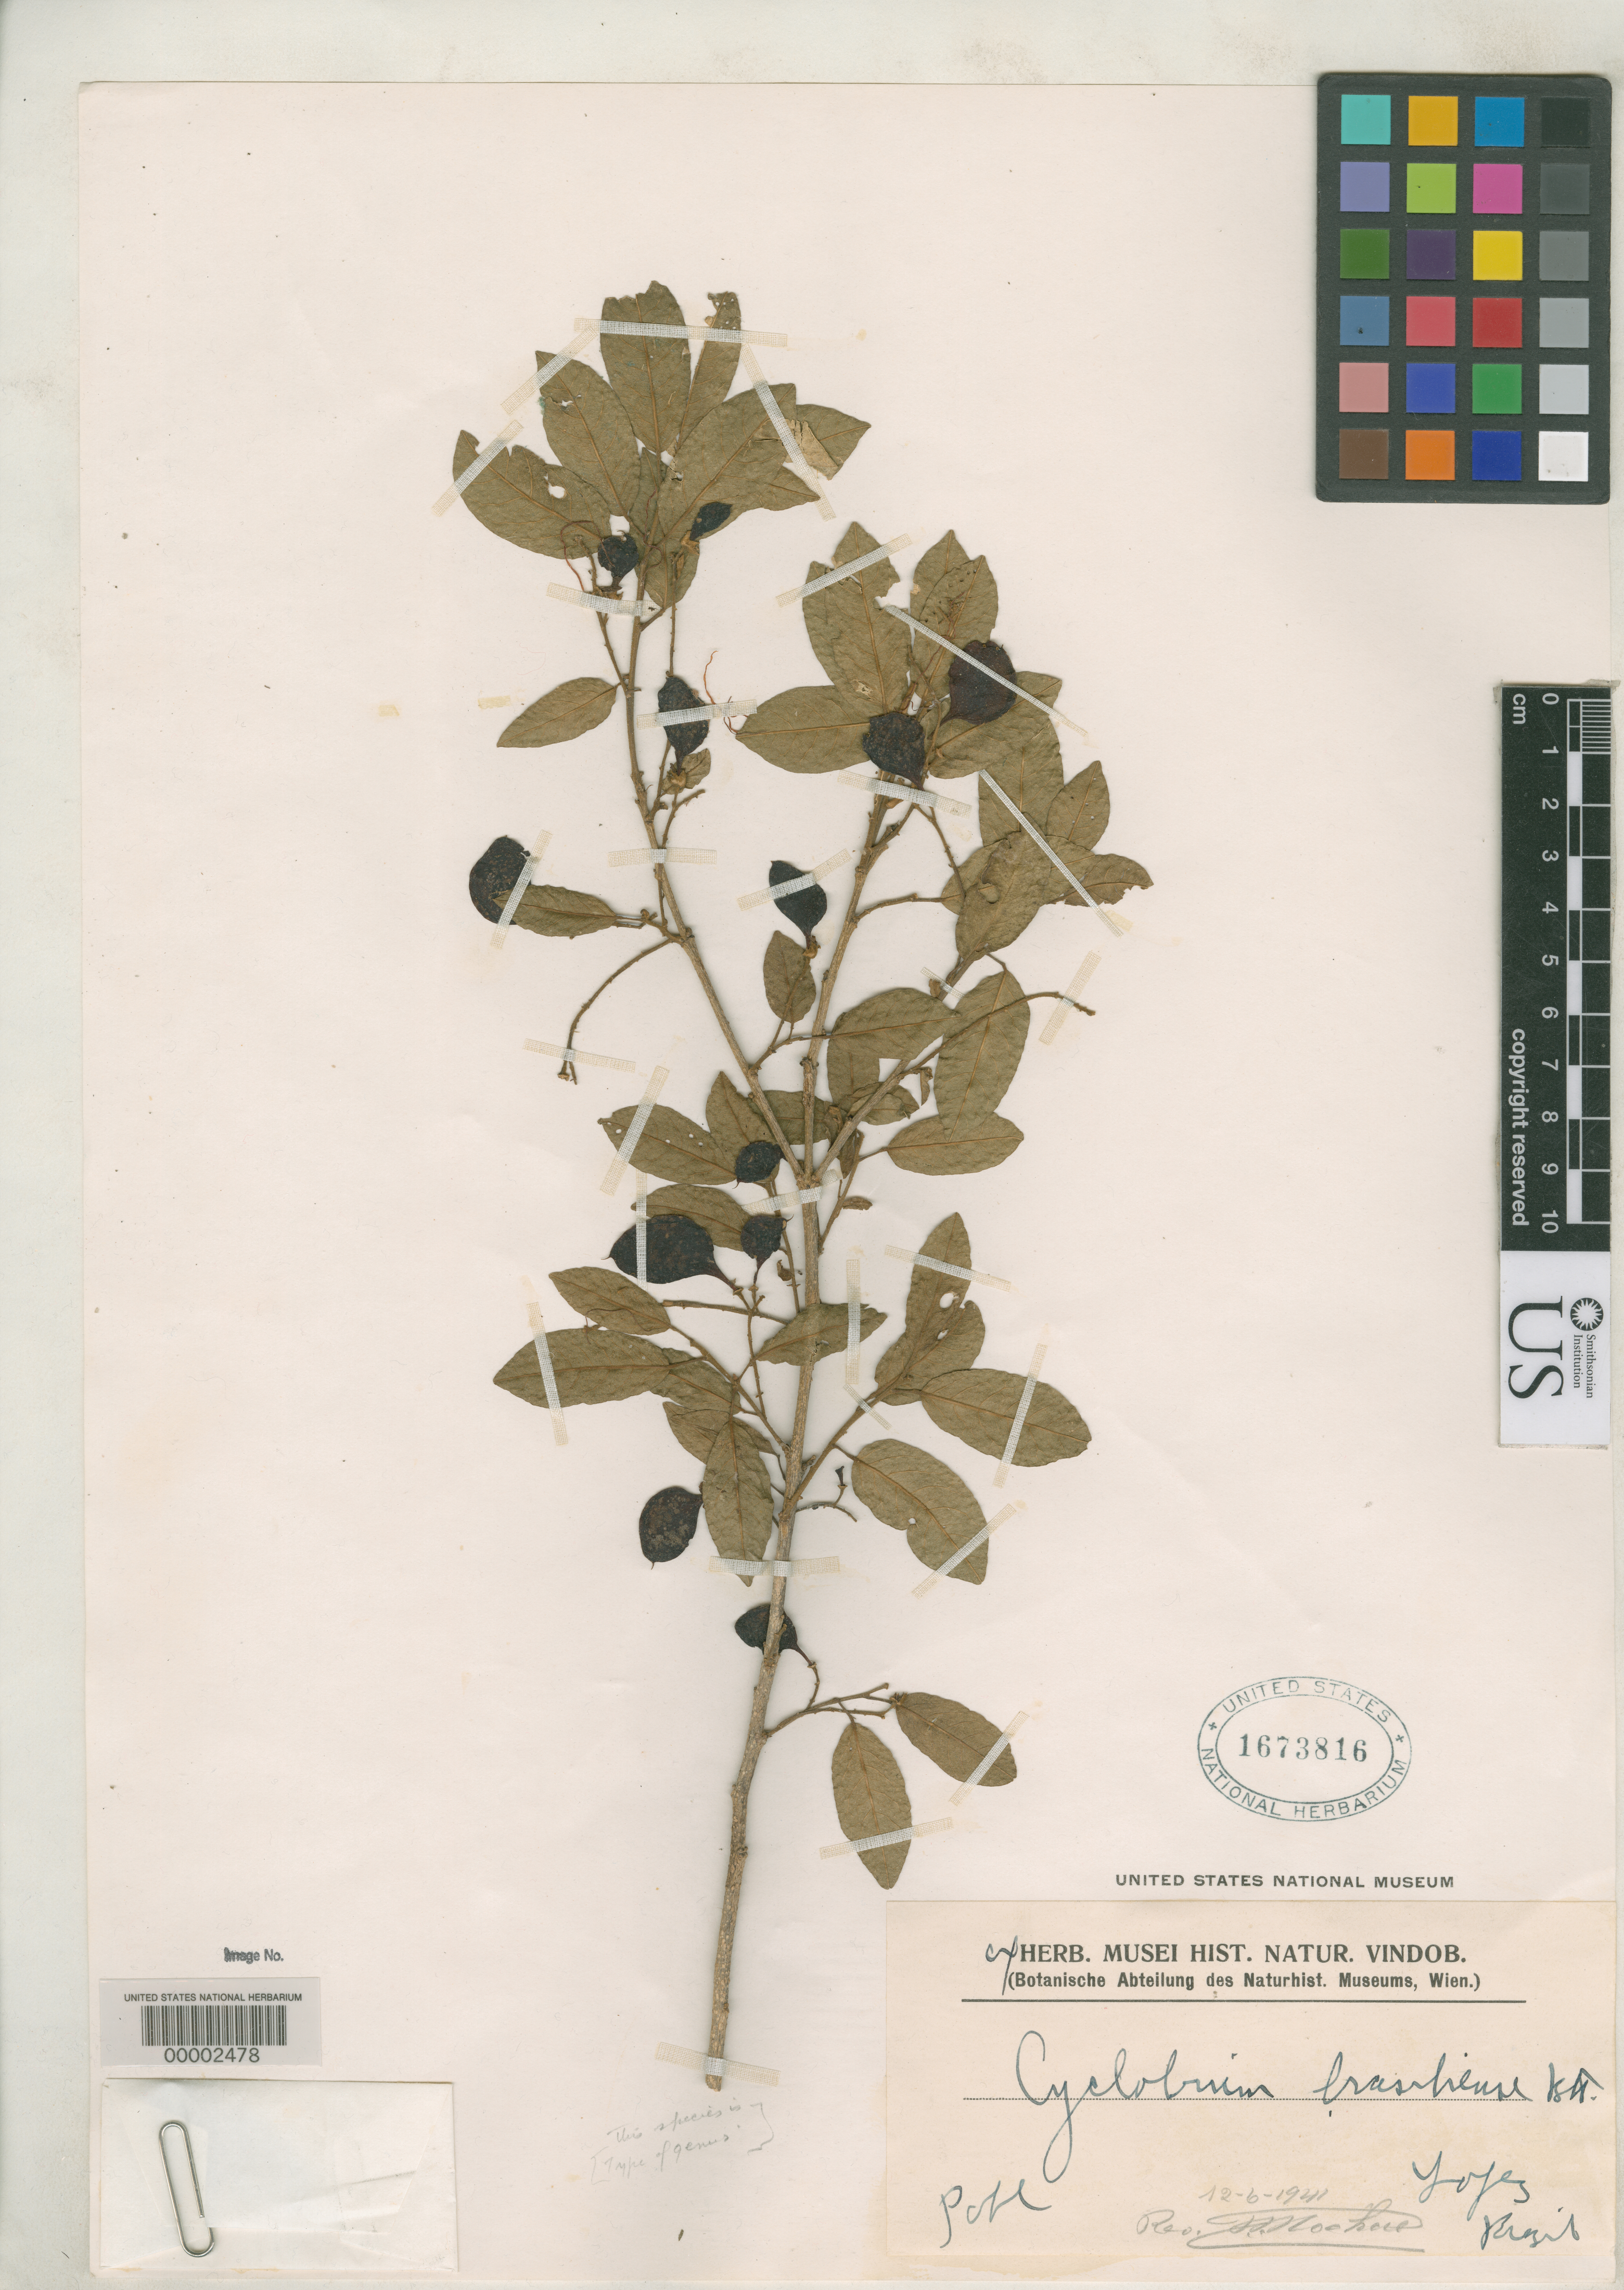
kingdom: Plantae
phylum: Tracheophyta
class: Magnoliopsida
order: Fabales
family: Fabaceae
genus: Cyclolobium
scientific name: Cyclolobium brasiliense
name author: Benth.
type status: Type Collection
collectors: J. B. E. Pohl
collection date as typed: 1941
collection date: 1941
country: Brazil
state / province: Minas Gerais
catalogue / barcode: US 1673816